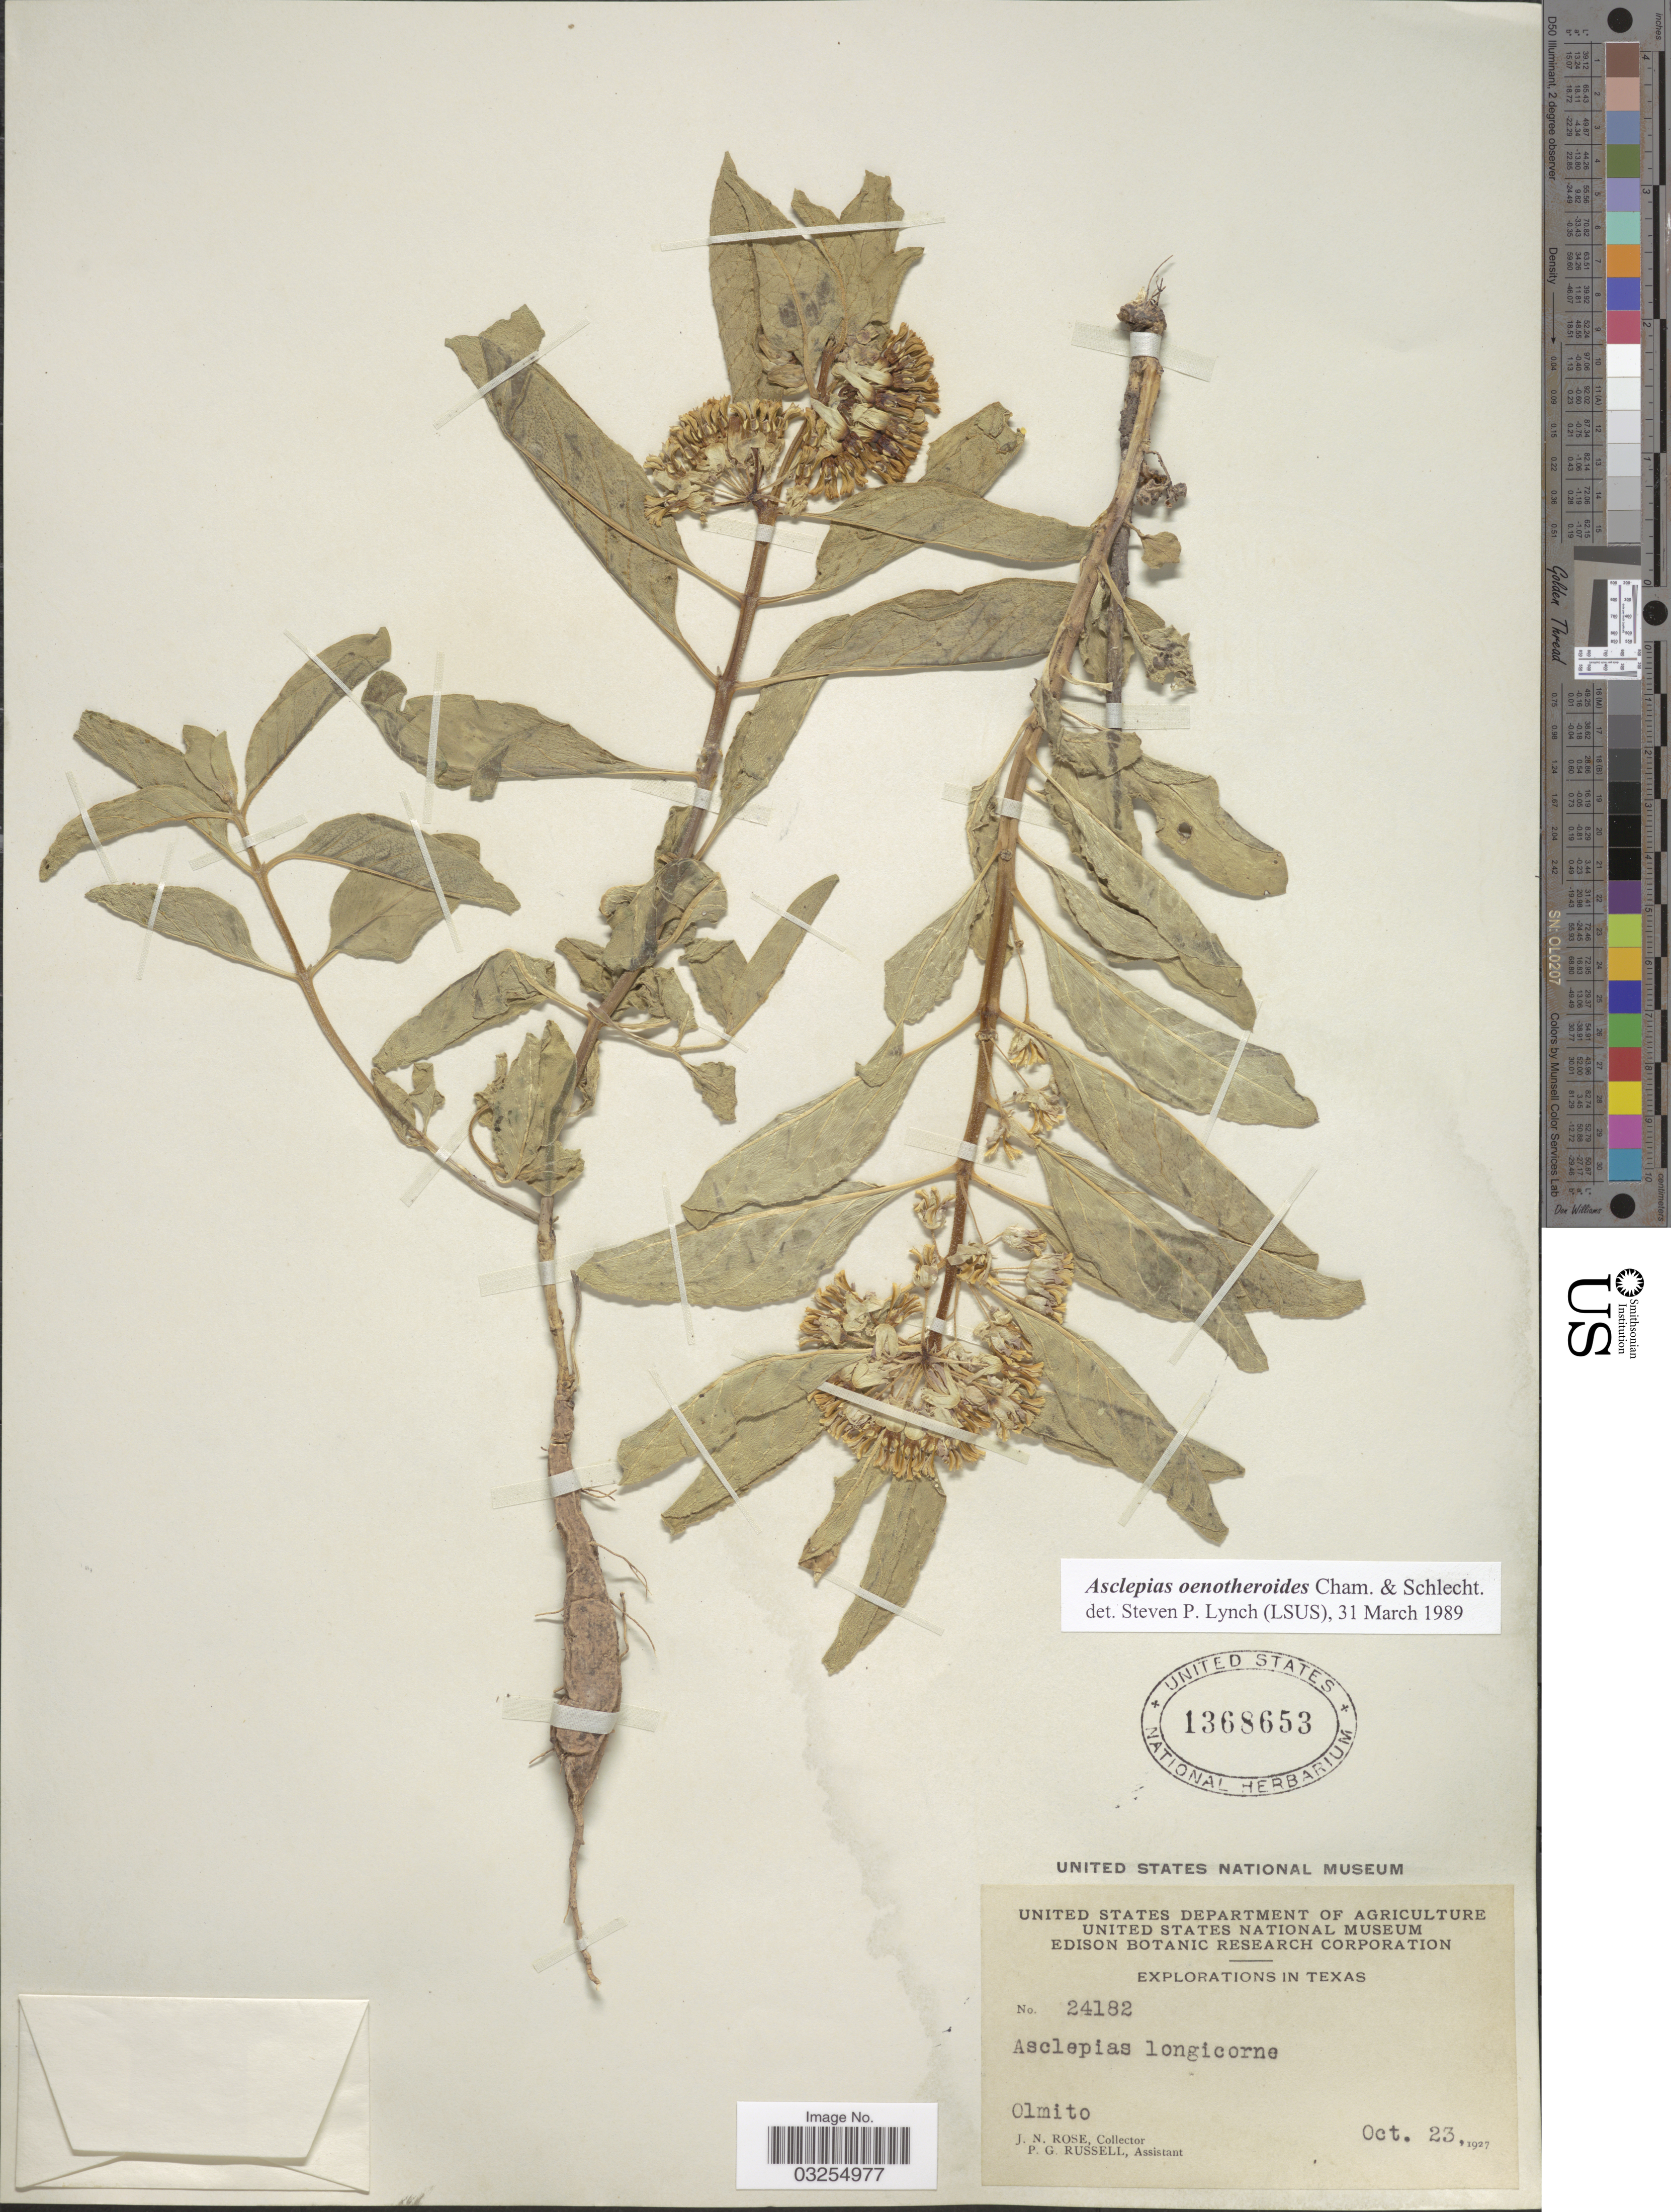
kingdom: Plantae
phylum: Tracheophyta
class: Magnoliopsida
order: Gentianales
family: Apocynaceae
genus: Asclepias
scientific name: Asclepias oenotheroides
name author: Schltdl. & Cham.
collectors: J. N. Rose & P. G. Russell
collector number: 24182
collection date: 1927-10-23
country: United States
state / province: Texas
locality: Olmito.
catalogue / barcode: US 1368653